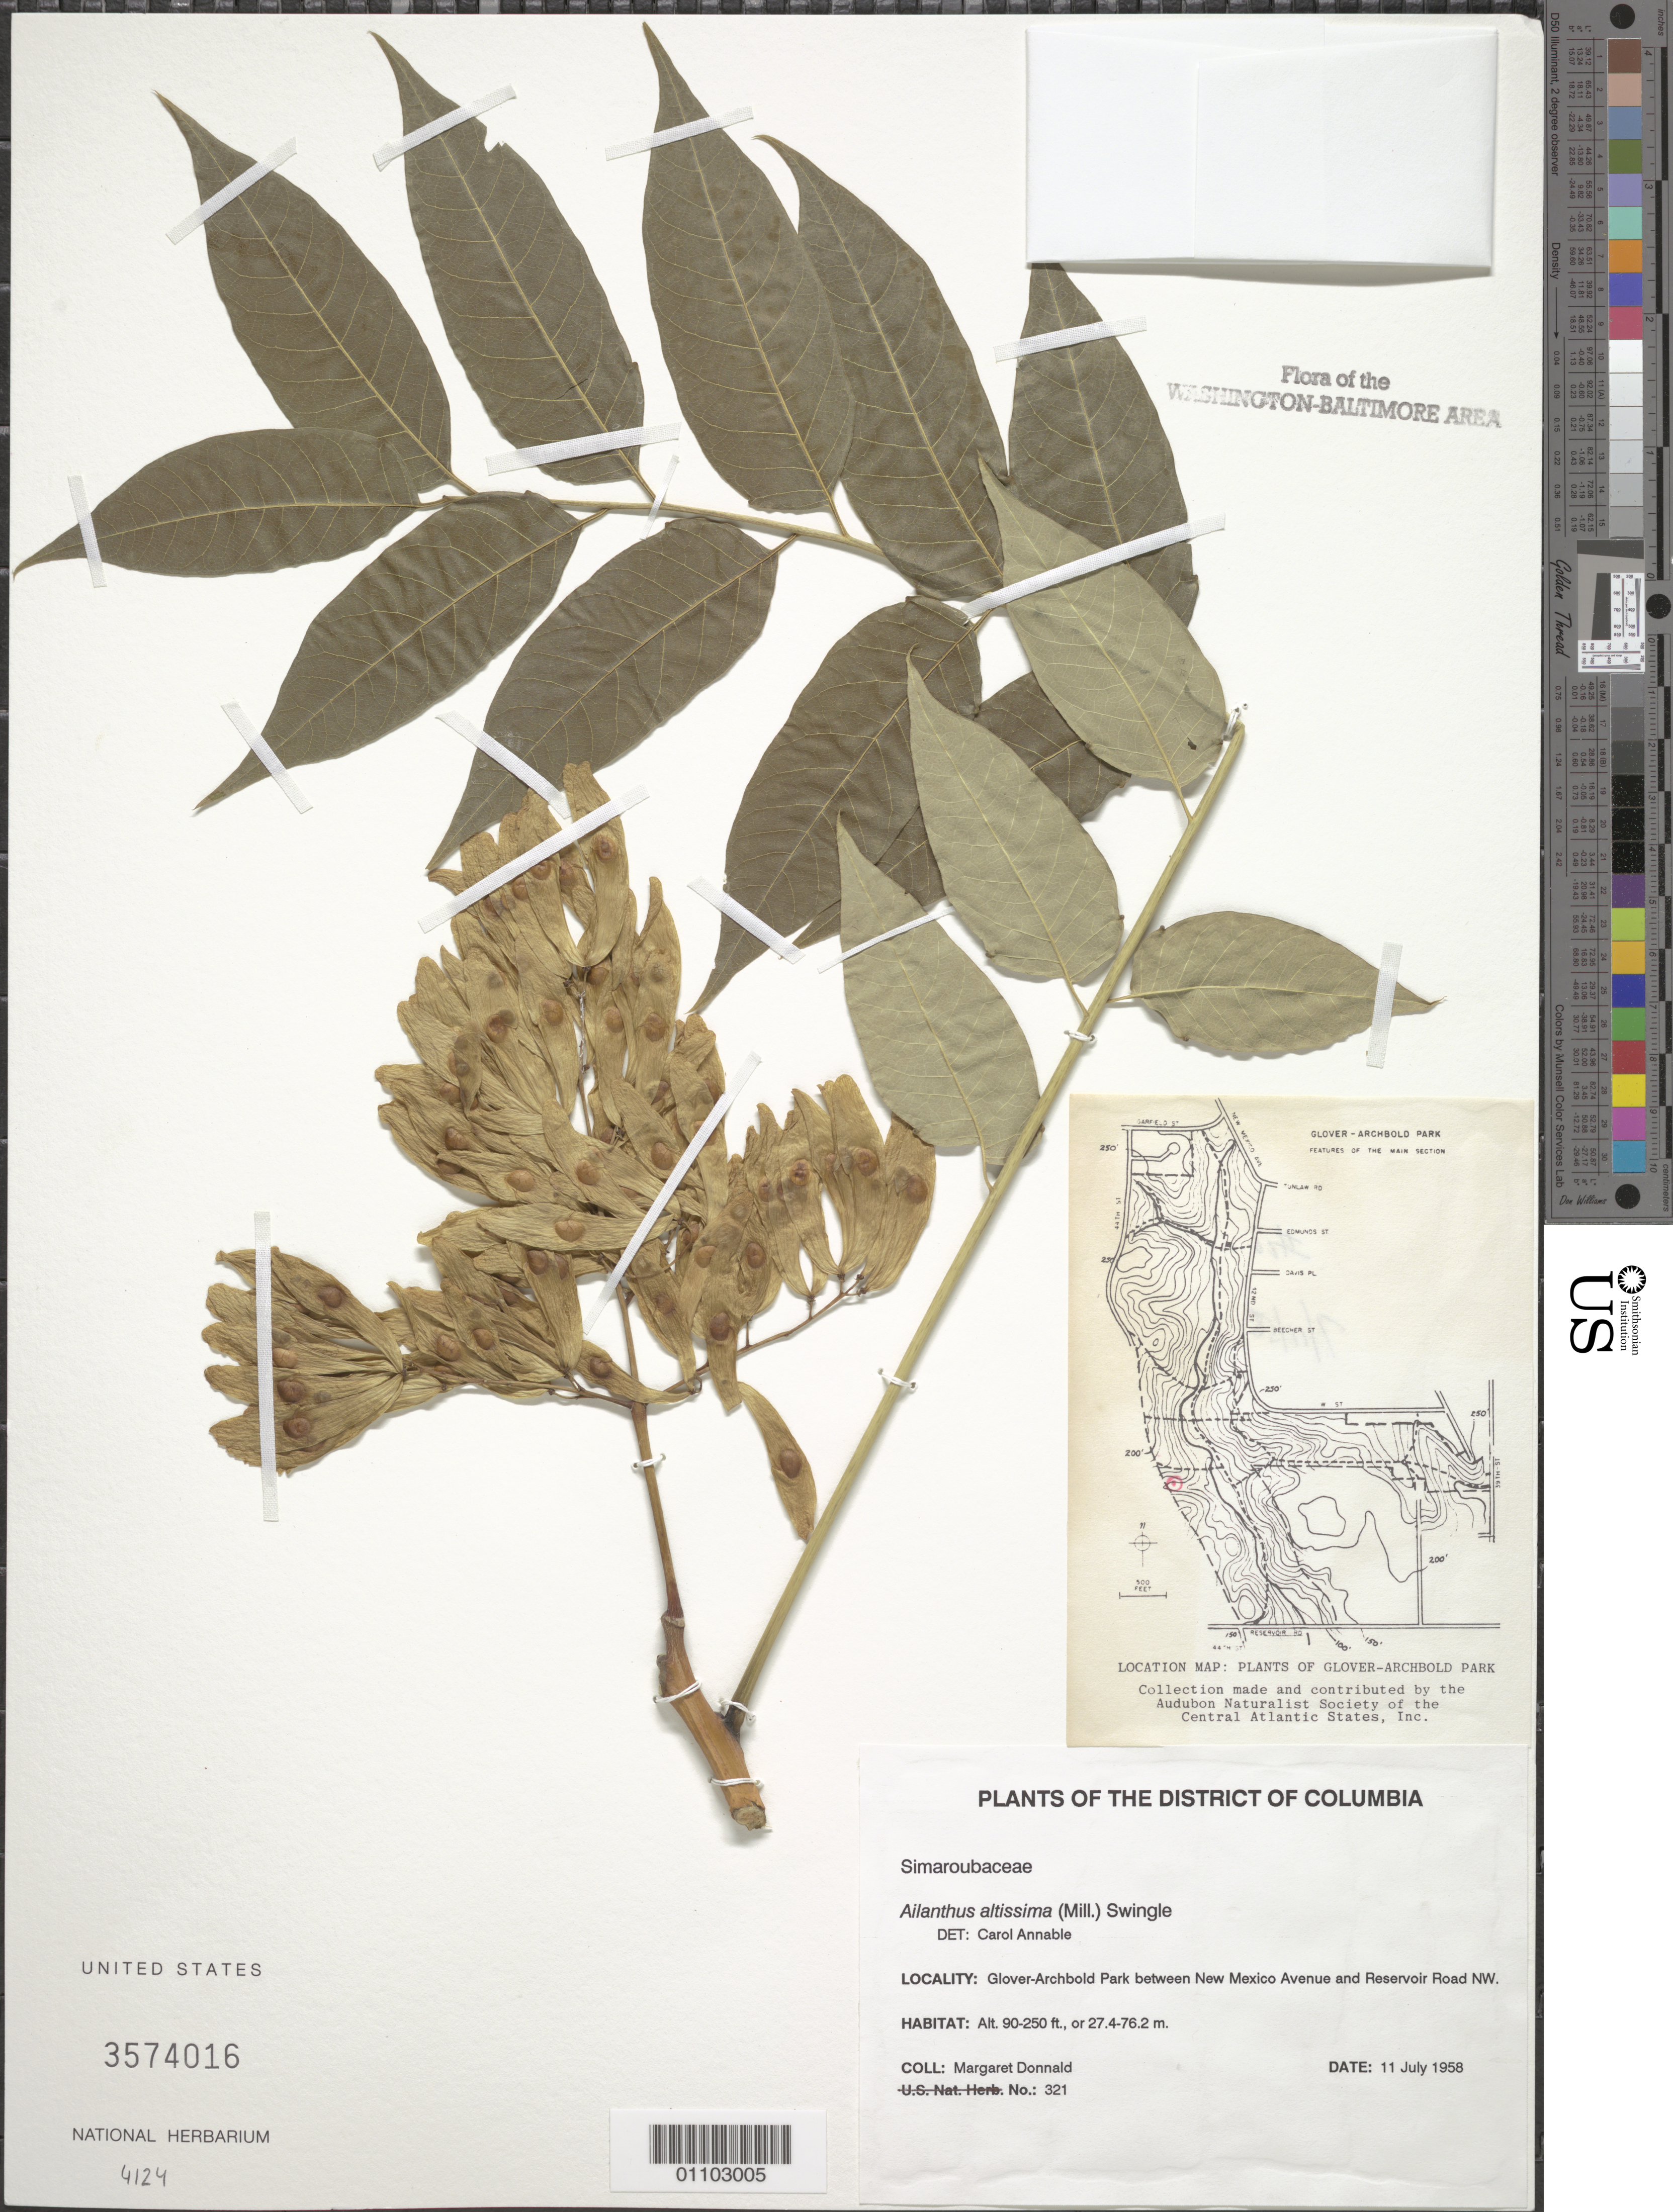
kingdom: Plantae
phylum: Tracheophyta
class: Magnoliopsida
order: Sapindales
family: Simaroubaceae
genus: Ailanthus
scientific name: Ailanthus altissima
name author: (Mill.) Swingle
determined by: Annable, C. R.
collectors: M. Donnald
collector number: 321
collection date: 1958-07-11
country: United States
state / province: District of Columbia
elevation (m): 27.4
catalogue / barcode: US 3574016